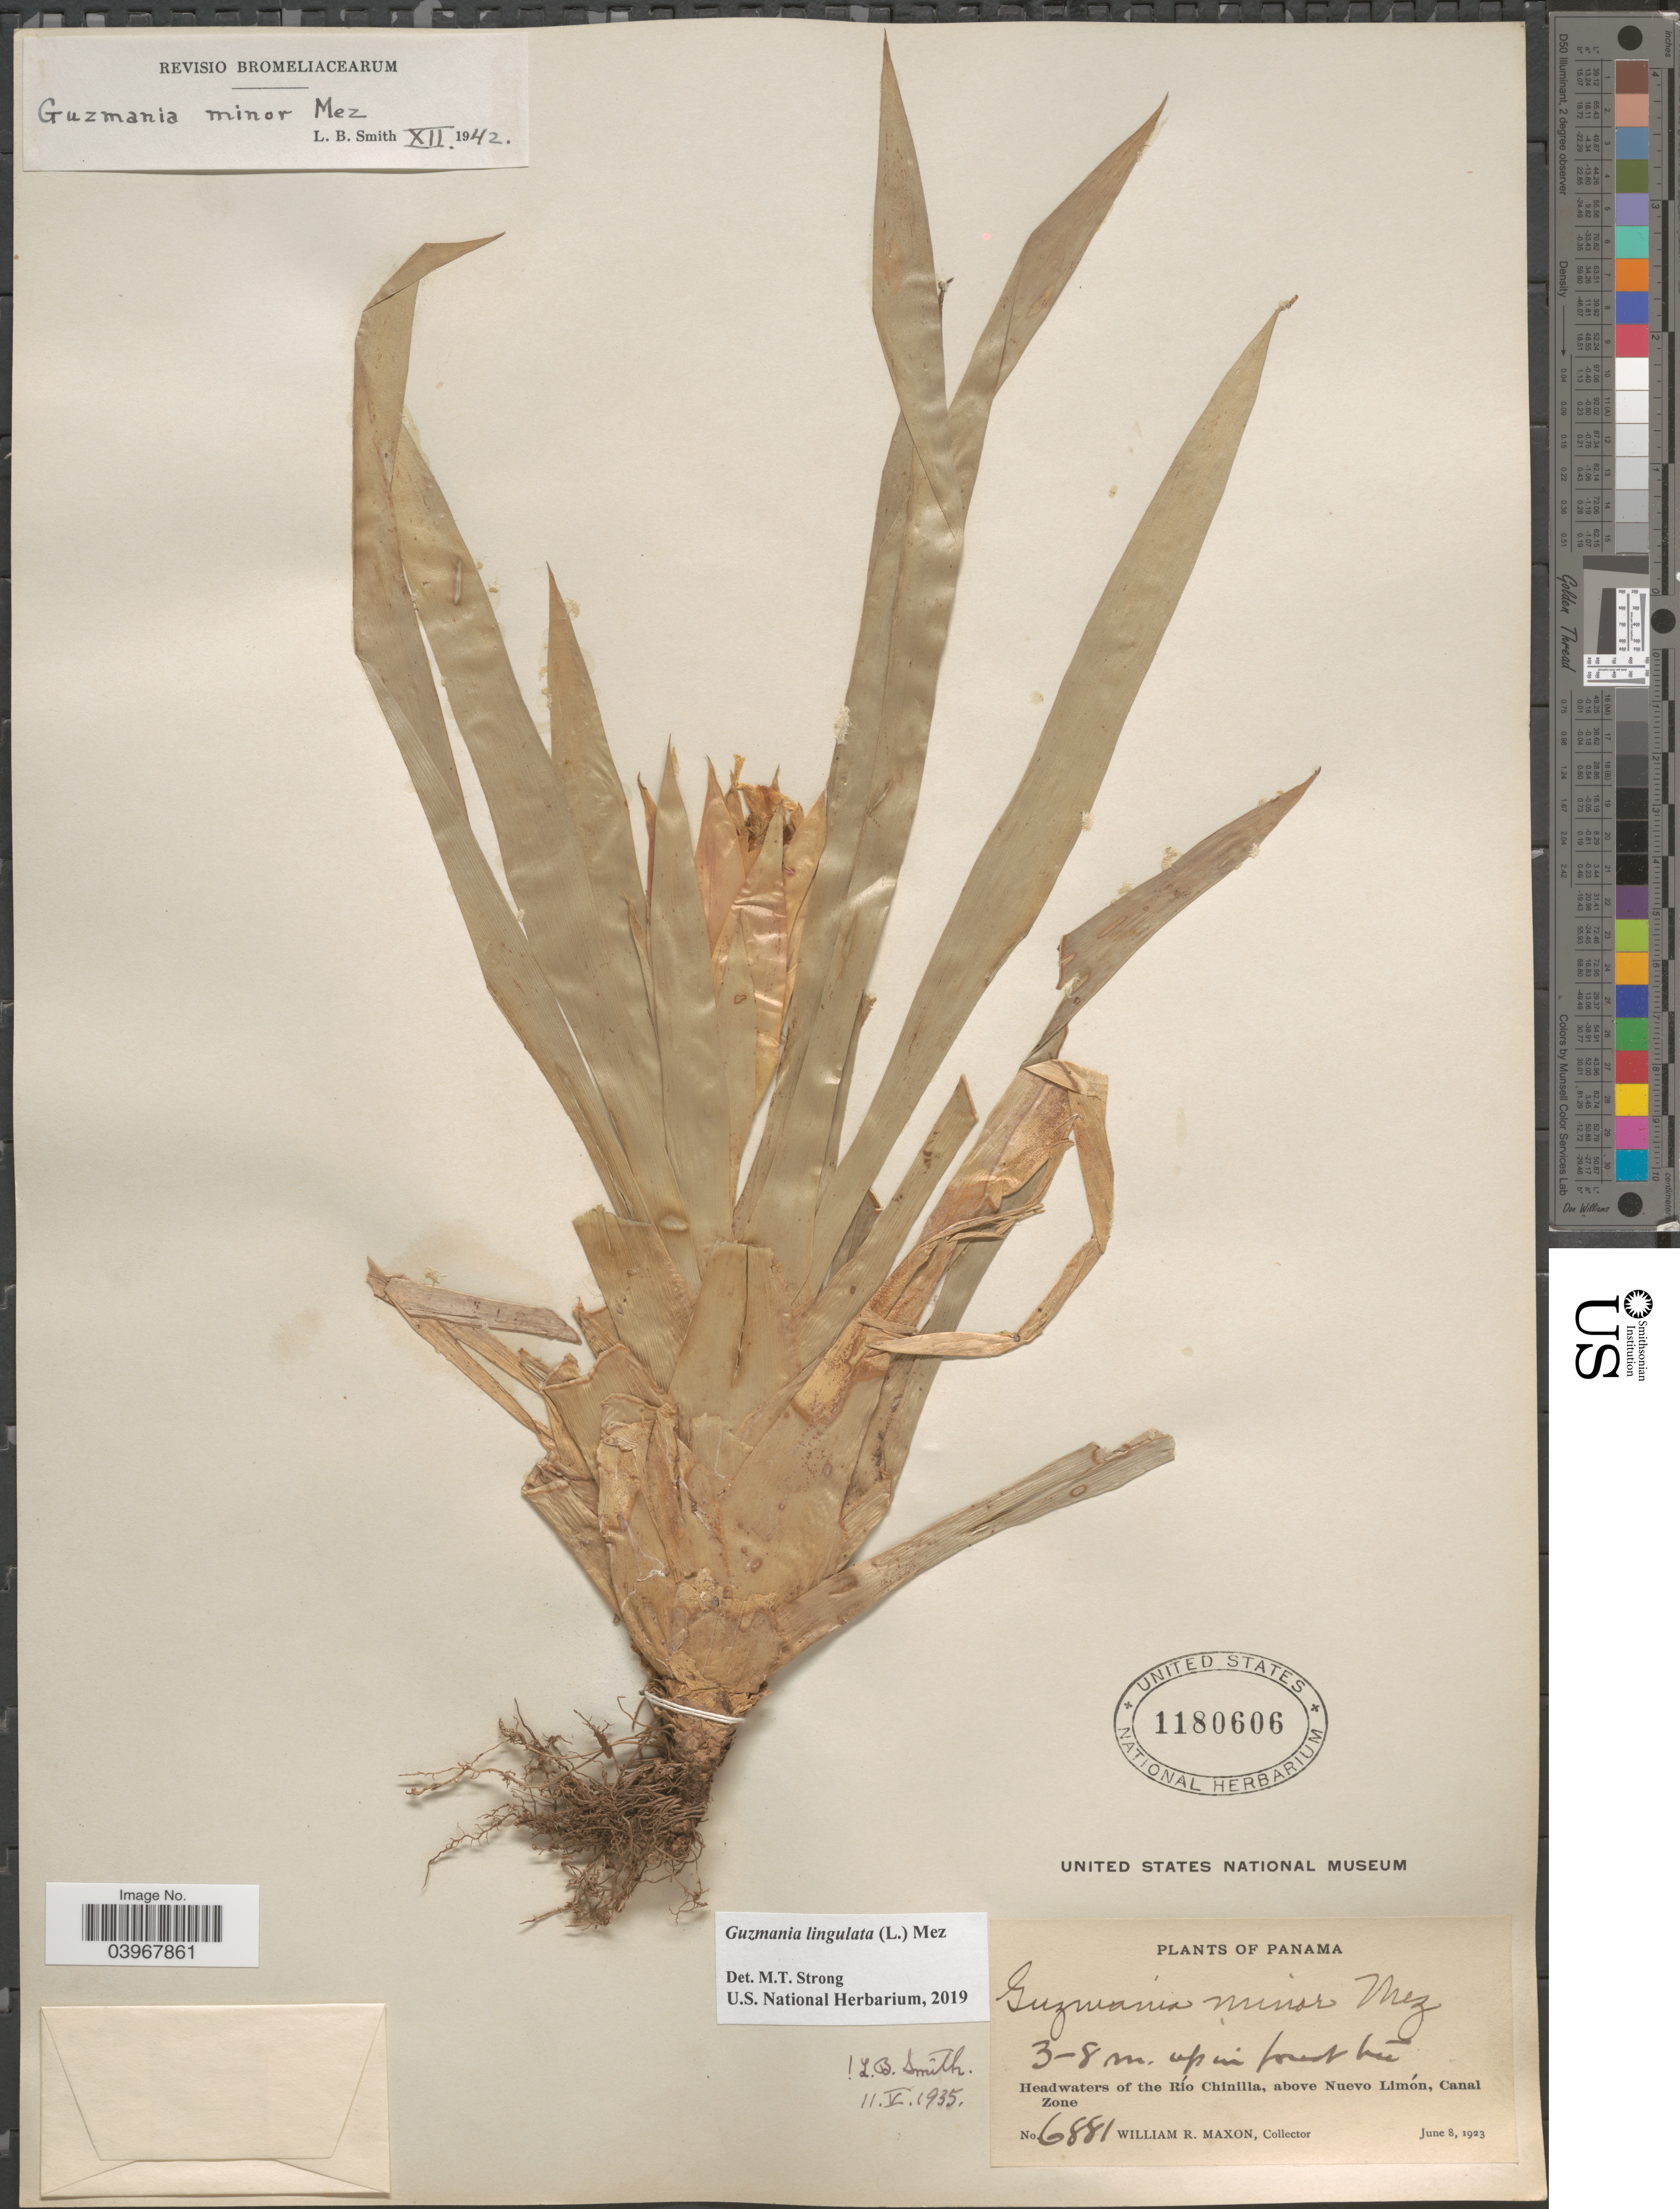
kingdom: Plantae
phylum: Tracheophyta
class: Liliopsida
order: Poales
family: Bromeliaceae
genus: Guzmania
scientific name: Guzmania lingulata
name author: (L.) Mez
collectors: W. R. Maxon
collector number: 6881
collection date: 1923-06-08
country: Panama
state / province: Colón / Panamá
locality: Headwaters of the Río Chinilla, above Nuevo Limón, Canal Zone.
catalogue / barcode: US 1180606